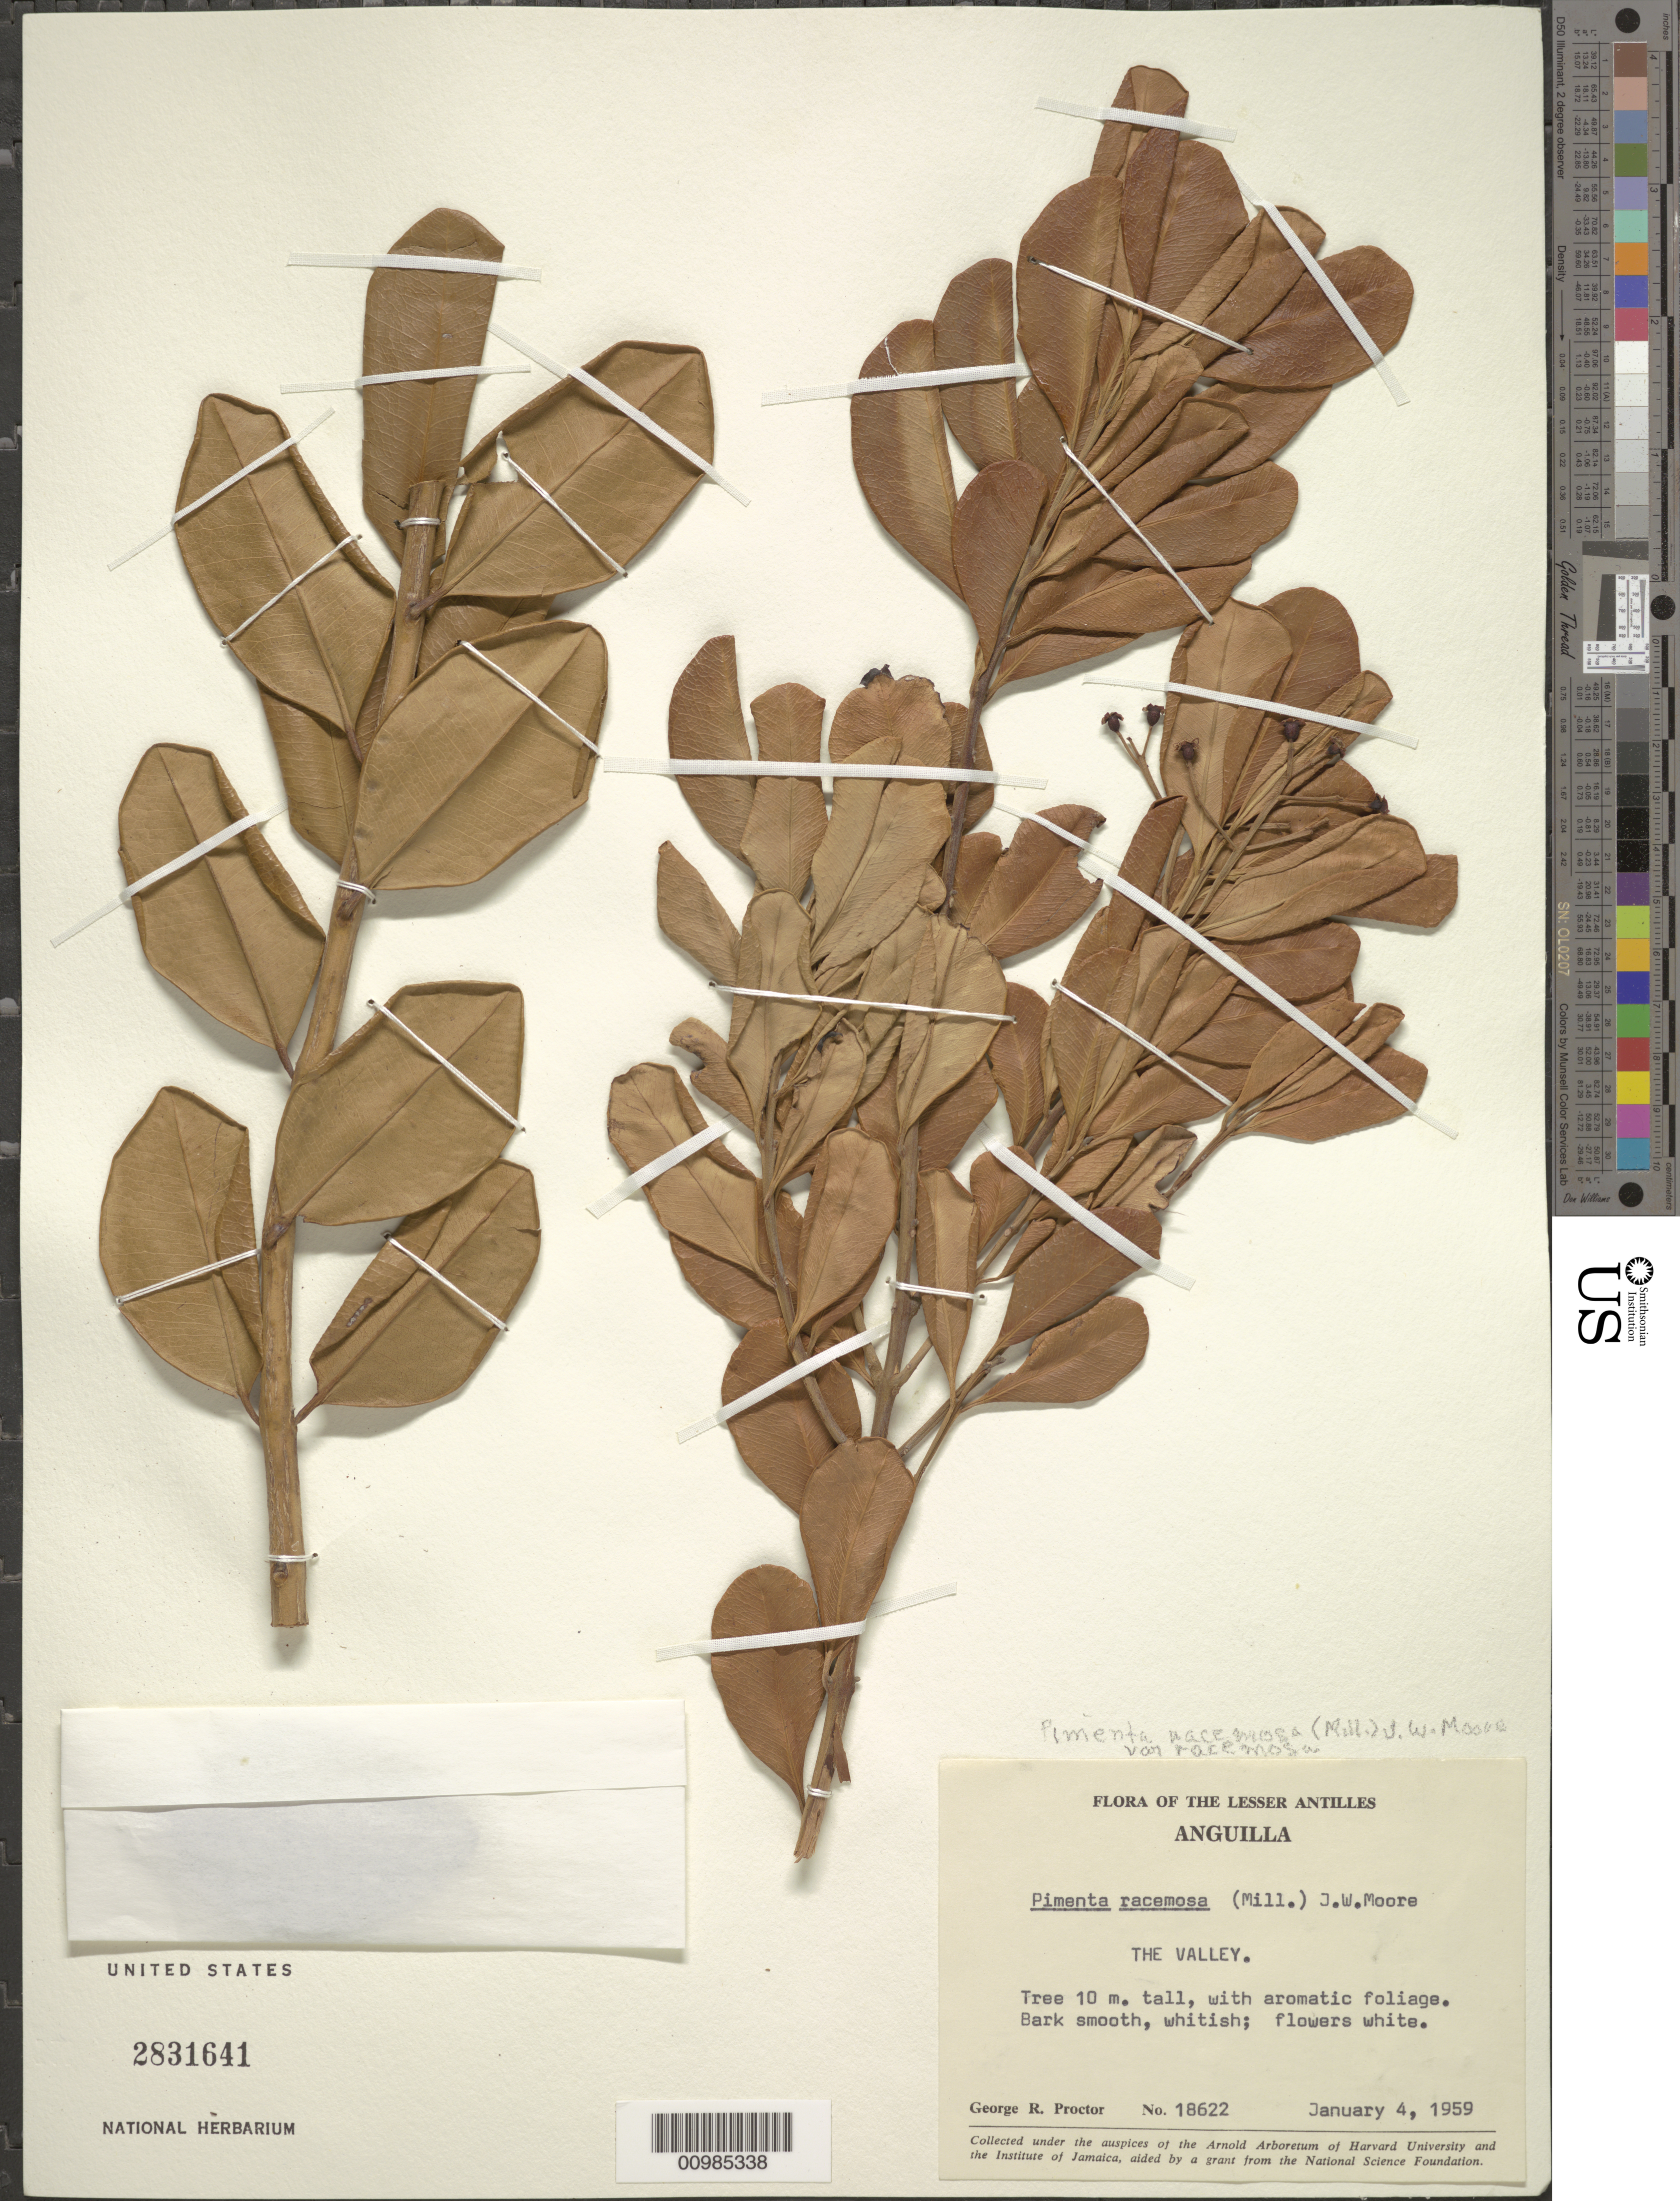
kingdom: Plantae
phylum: Tracheophyta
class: Magnoliopsida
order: Myrtales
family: Myrtaceae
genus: Pimenta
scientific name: Pimenta racemosa var. racemosa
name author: (Mill.) J.W. Moore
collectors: G. R. Proctor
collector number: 18622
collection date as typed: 04 Jan 1959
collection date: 1959-01-04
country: Anguilla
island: Anguilla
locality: The Valley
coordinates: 0 N, 0 E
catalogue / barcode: US 2831641